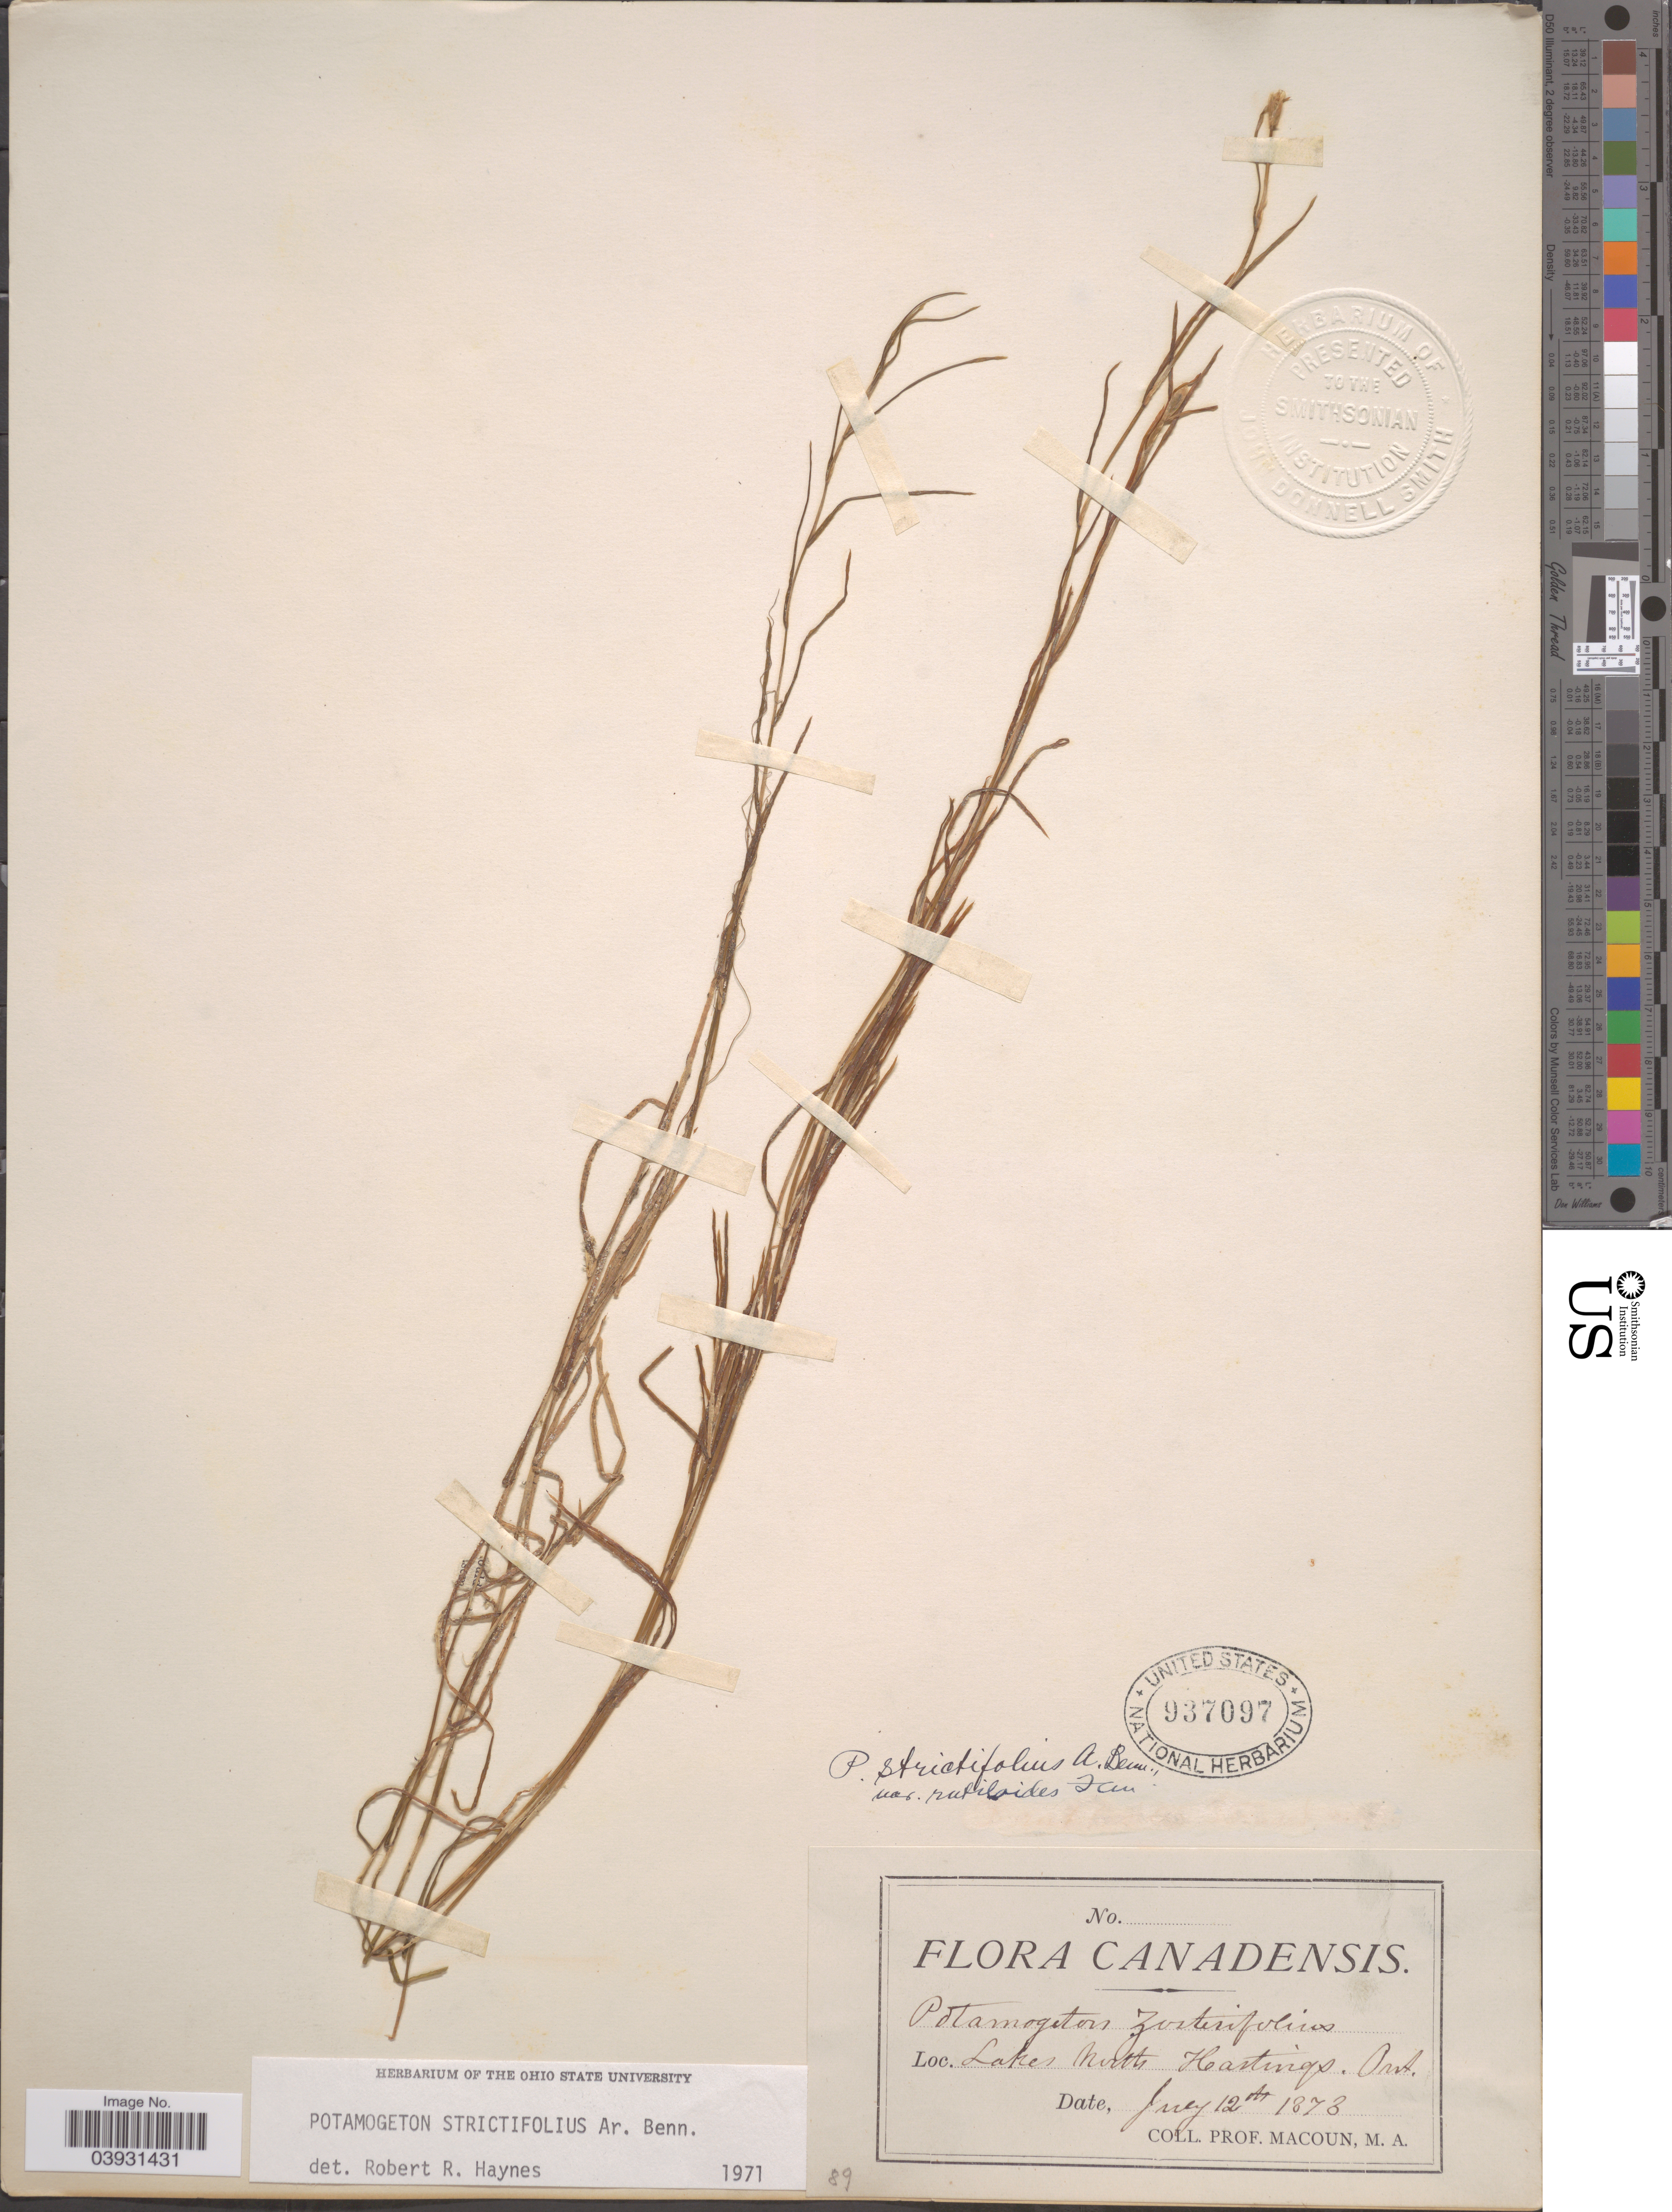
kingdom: Plantae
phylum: Tracheophyta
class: Liliopsida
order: Alismatales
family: Potamogetonaceae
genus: Potamogeton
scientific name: Potamogeton strictifolius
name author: A. Benn.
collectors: Prof. Macoun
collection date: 1873-07-12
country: Canada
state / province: Ontario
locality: Lakes North Hastings.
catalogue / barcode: US 937097